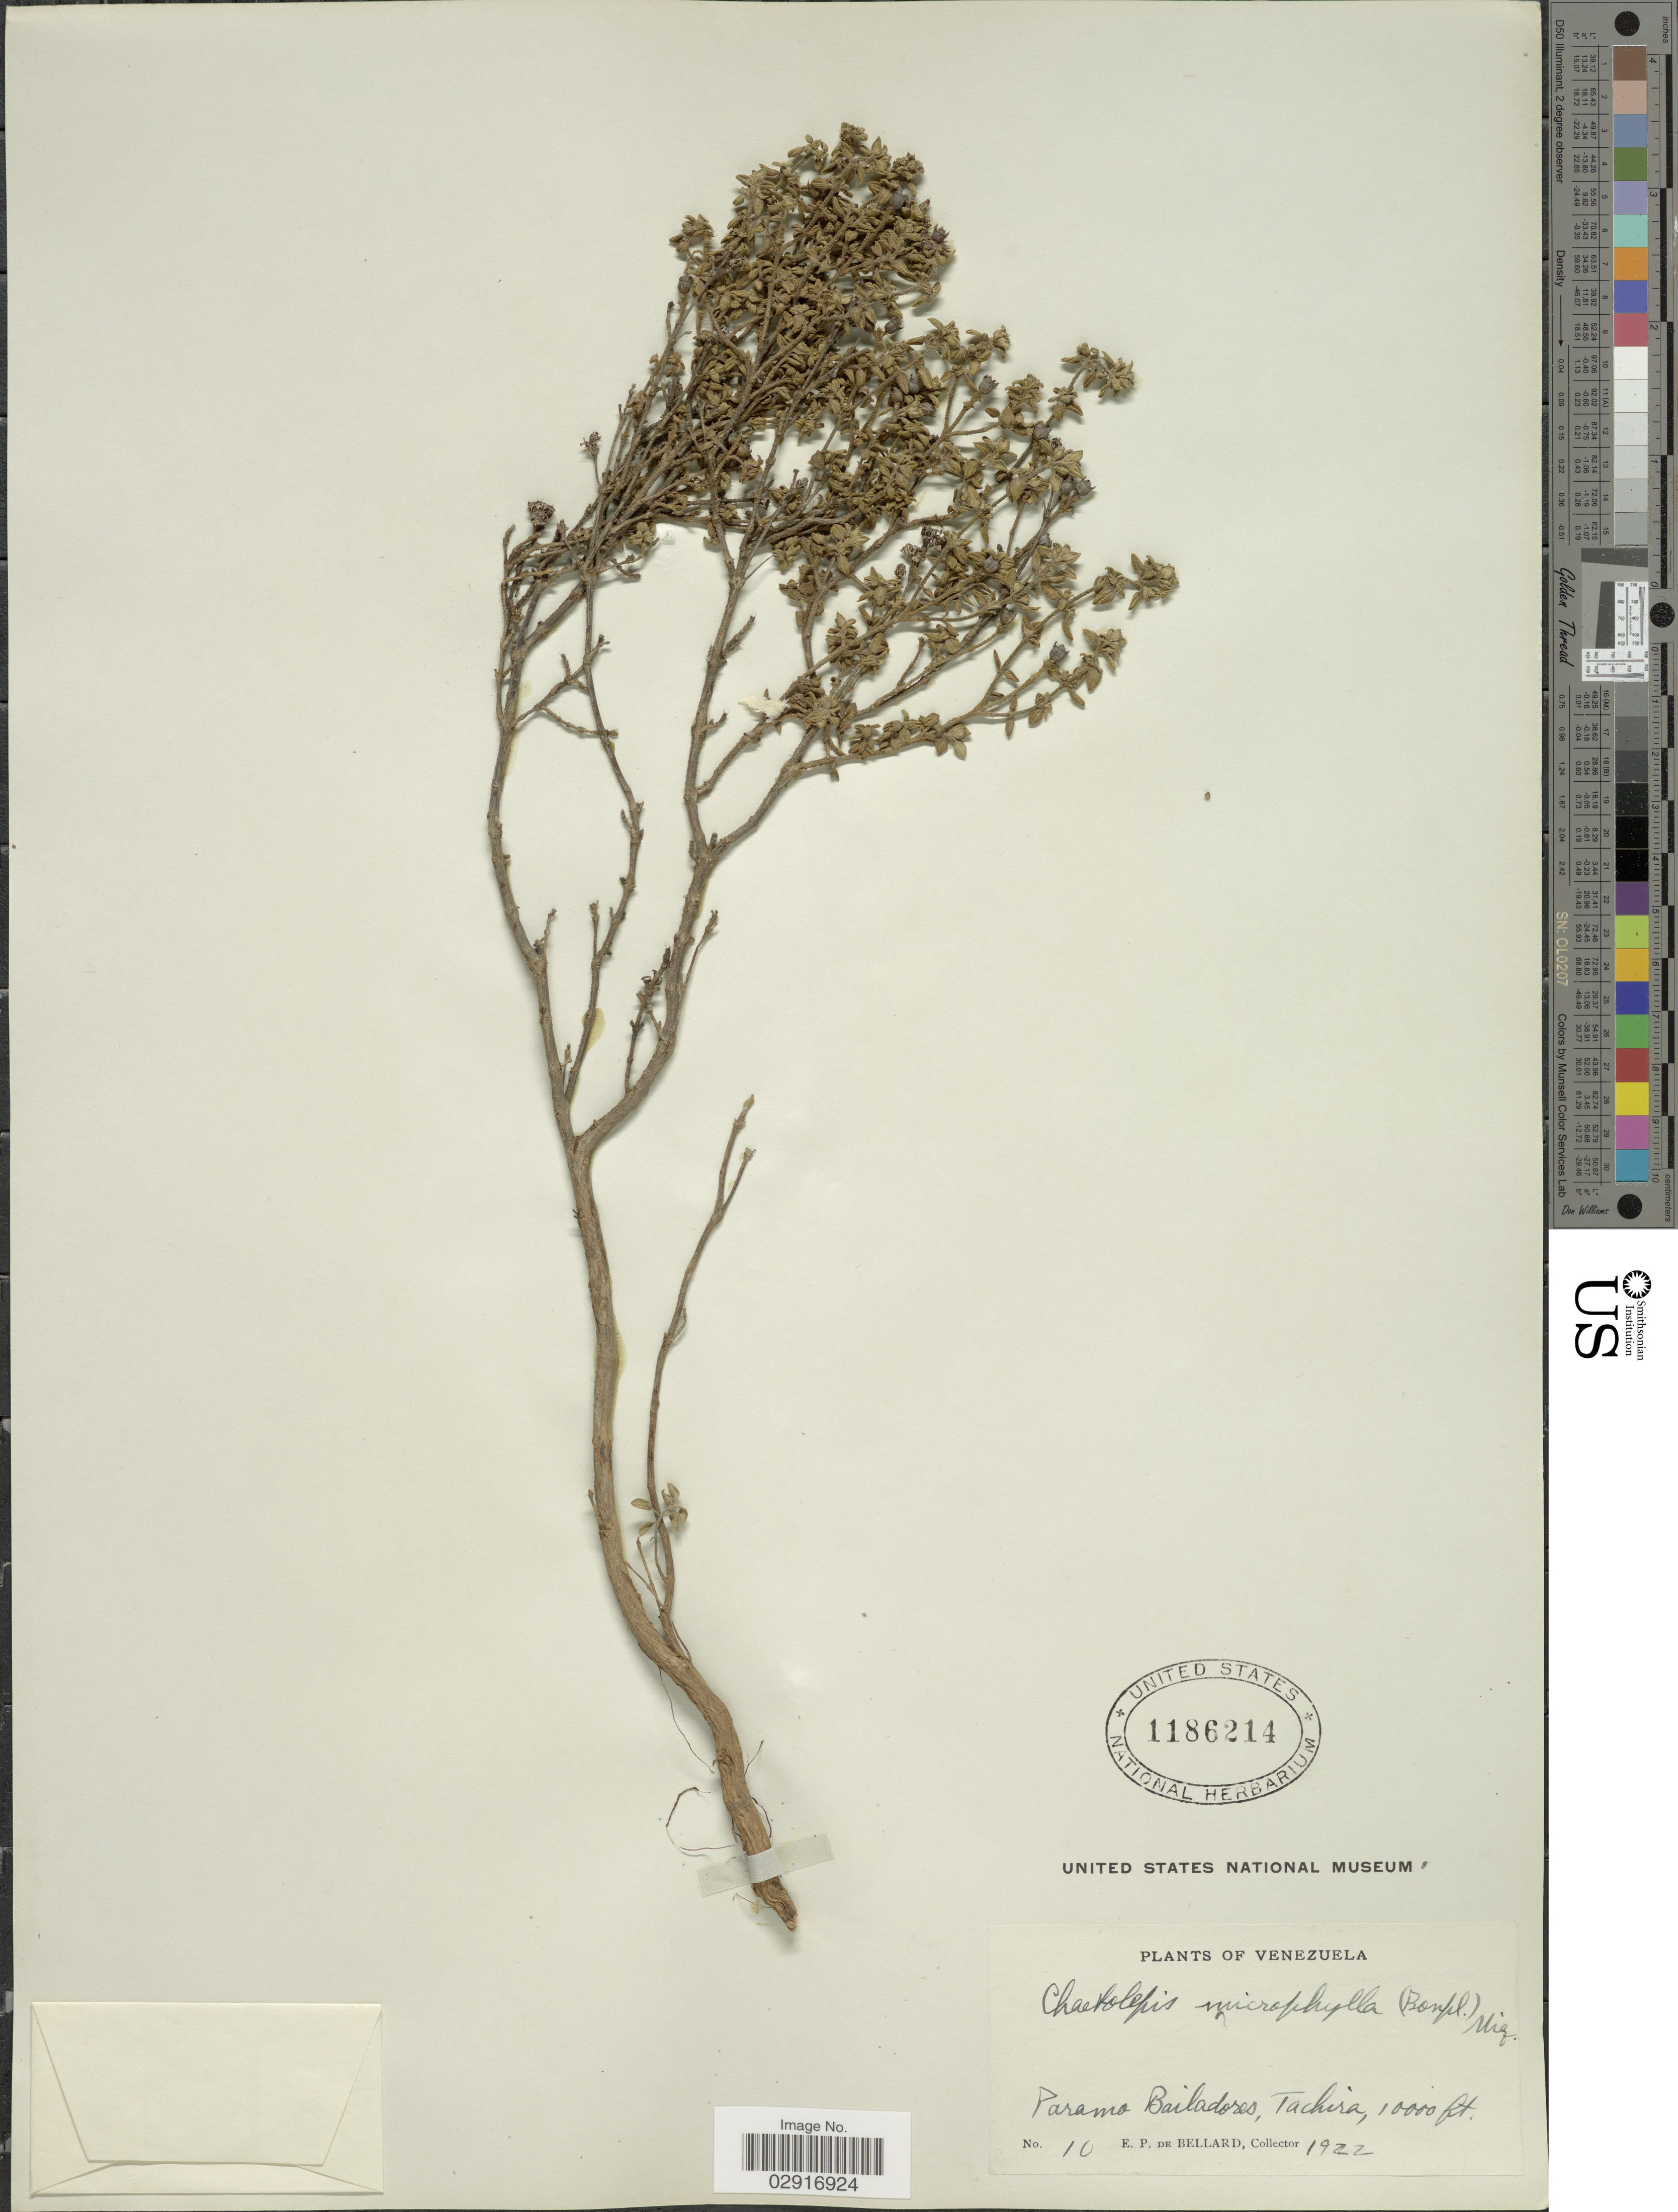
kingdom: Plantae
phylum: Tracheophyta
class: Magnoliopsida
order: Myrtales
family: Melastomataceae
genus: Chaetolepis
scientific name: Chaetolepis microphylla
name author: (Bonpl.) Miq.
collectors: E. de Bellard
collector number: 10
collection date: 1922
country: Venezuela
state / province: Tachira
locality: Paramo Bailadores.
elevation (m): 3048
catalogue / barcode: US 1186214